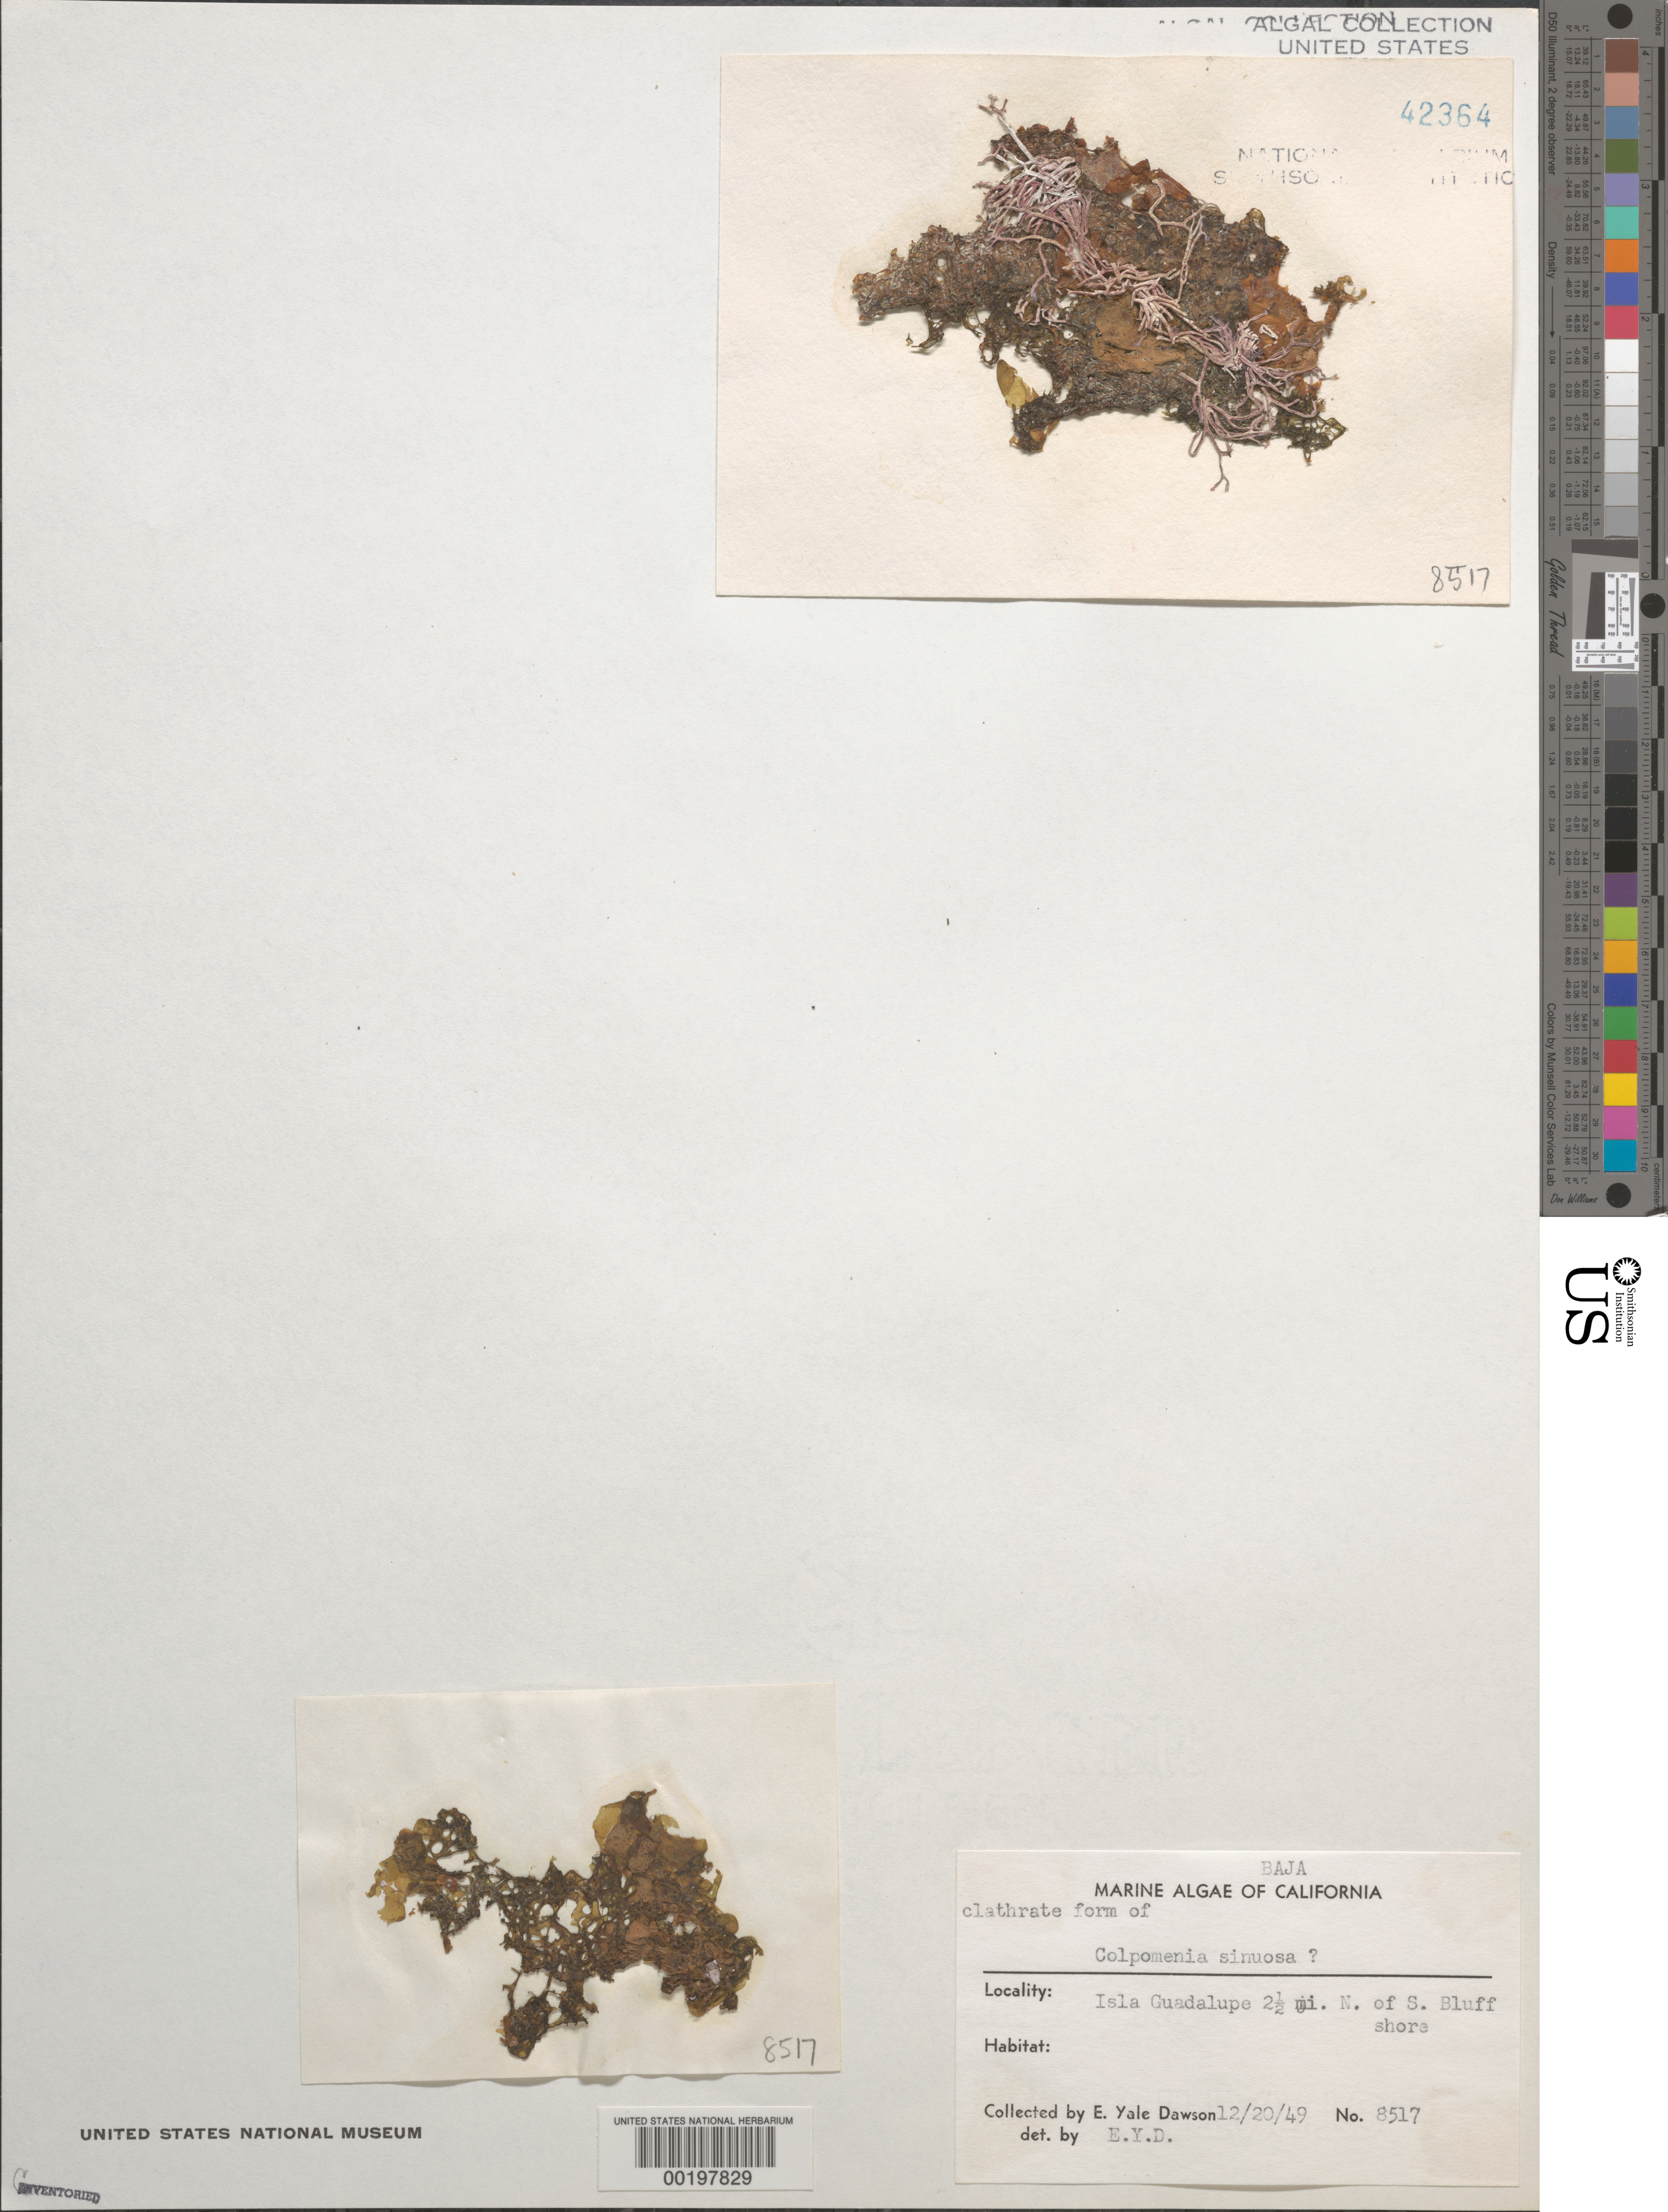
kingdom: Chromista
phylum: Ochrophyta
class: Phaeophyceae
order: Scytosiphonales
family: Scytosiphonaceae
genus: Colpomenia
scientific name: Colpomenia sinuosa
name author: (K. Mert. ex Roth) Derbes & Solier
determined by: Dawson, E. Y.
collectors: E. Y. Dawson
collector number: EYD 8517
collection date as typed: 20 Dec 1949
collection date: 1949-12-20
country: Mexico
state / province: Baja California Norte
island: Isla Guadalupe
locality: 2.5 miles north of South Bluff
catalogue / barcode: US 42364